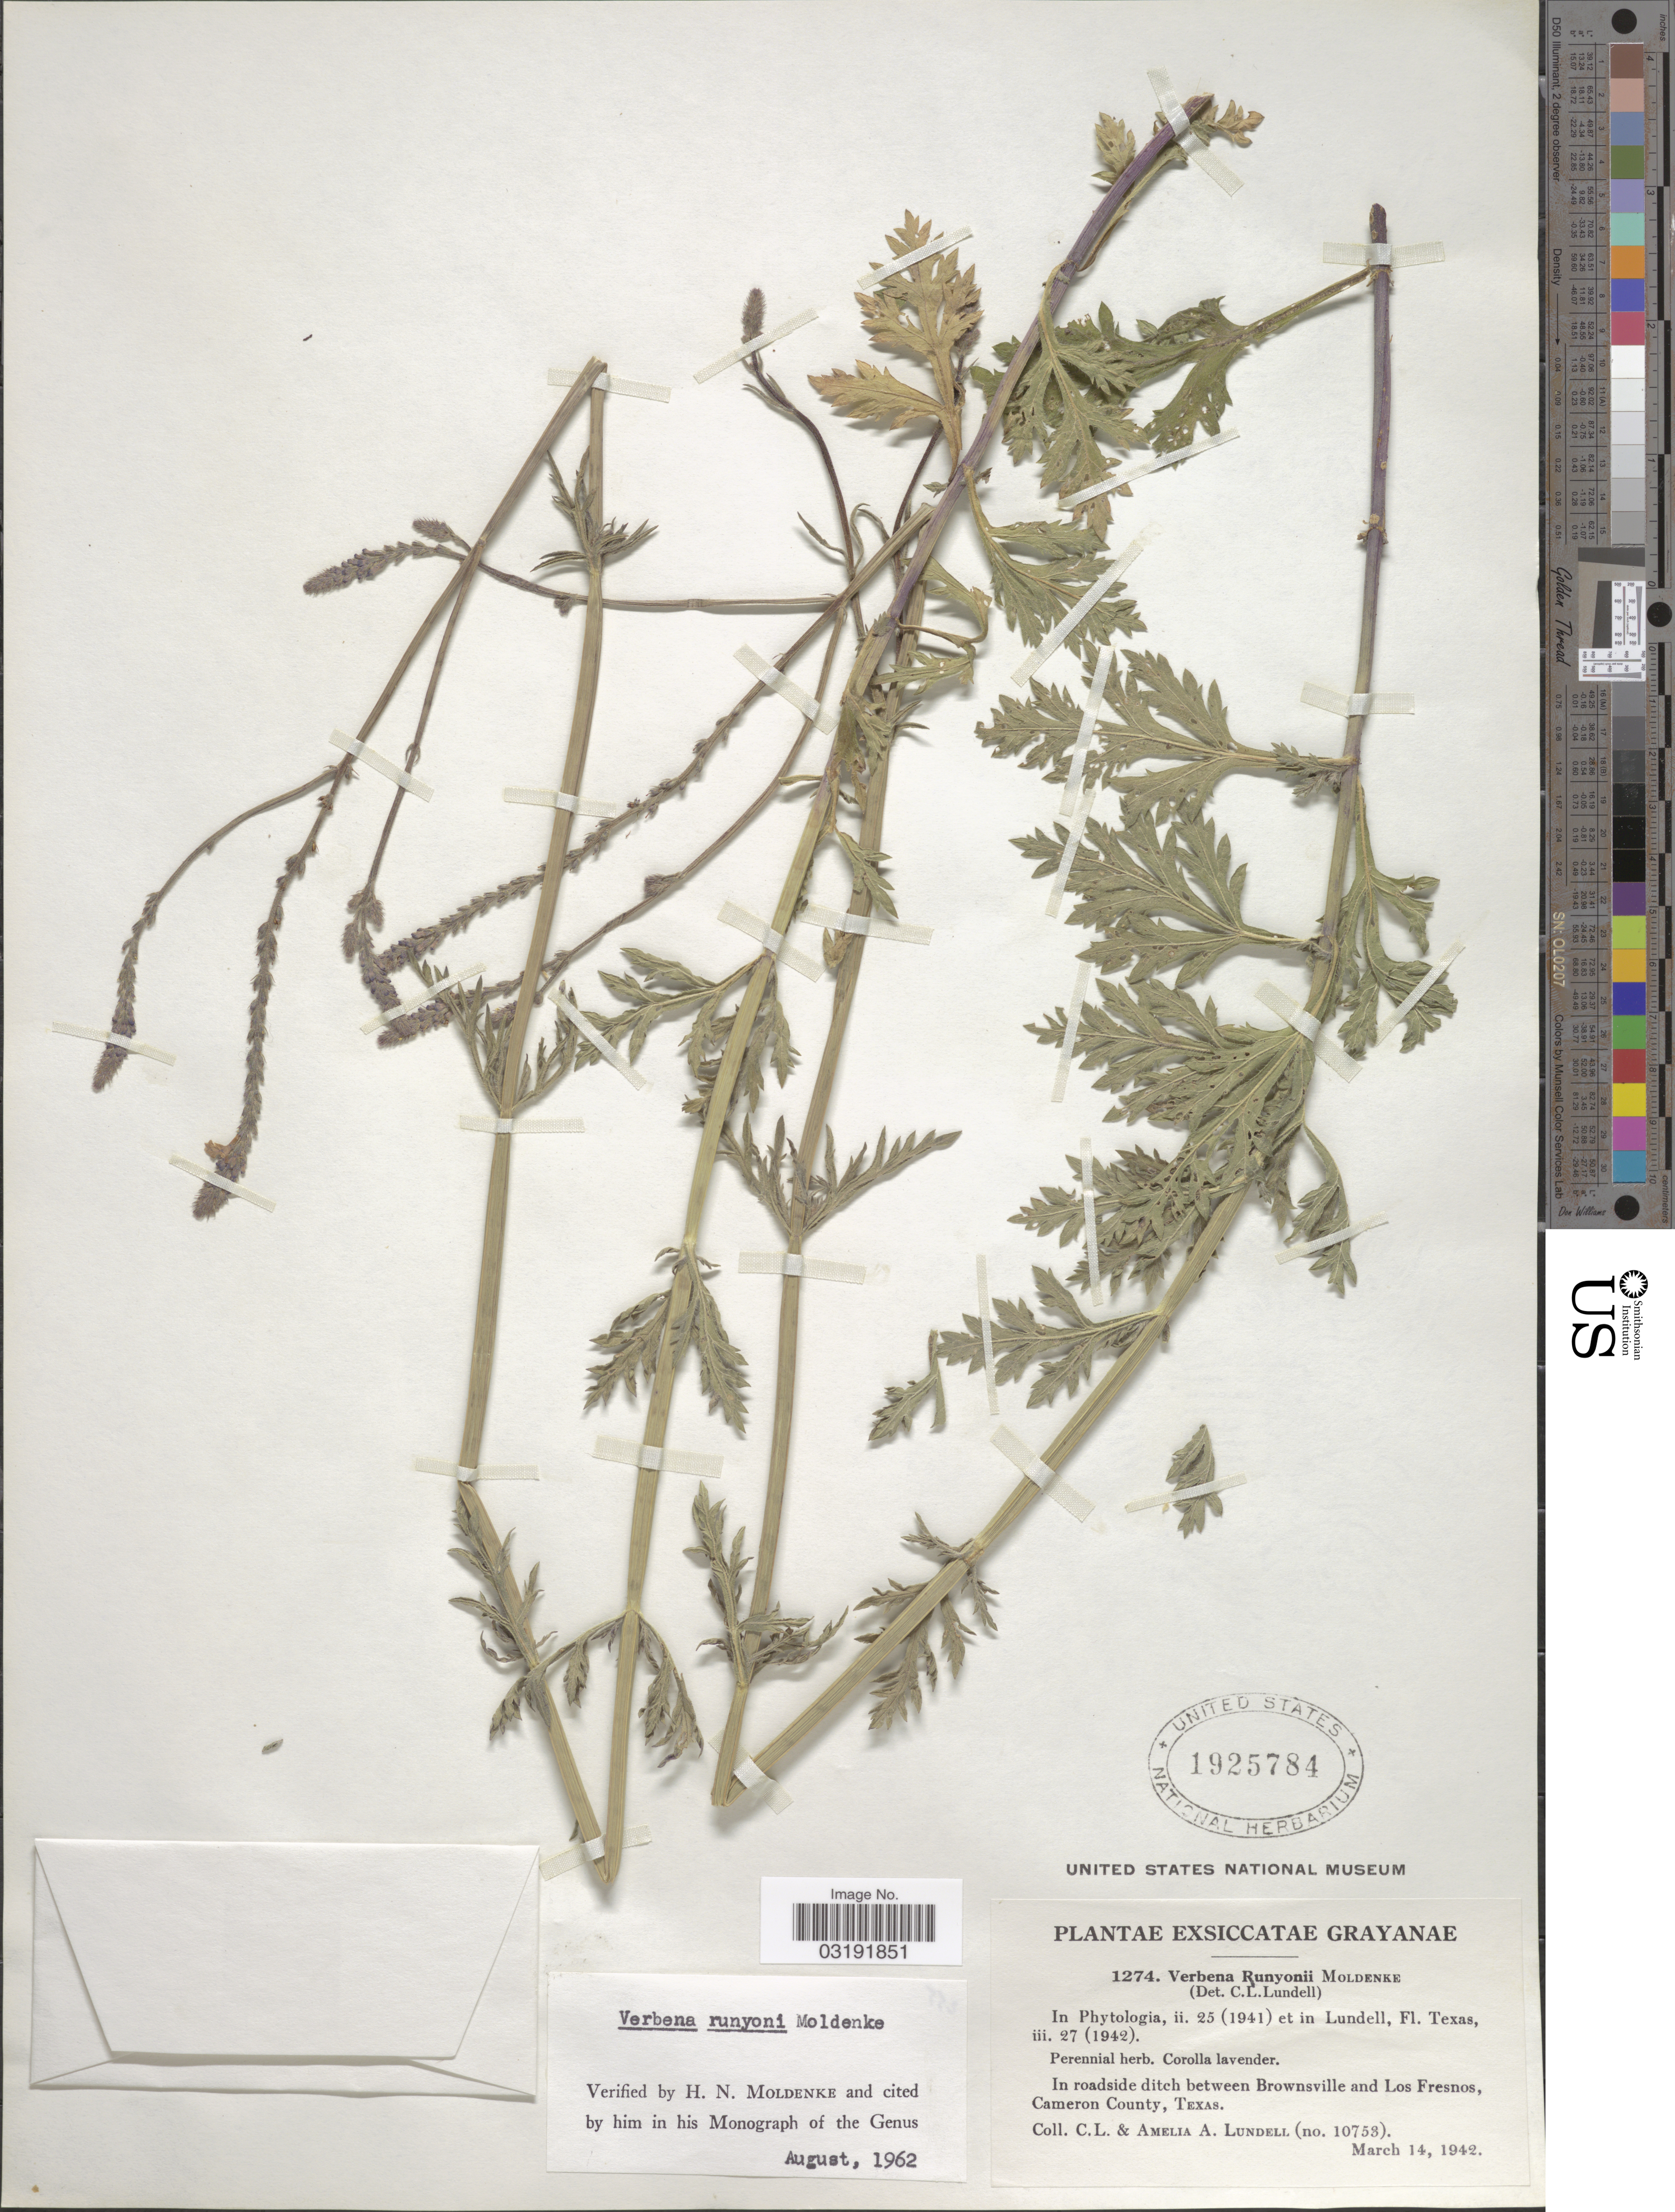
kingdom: Plantae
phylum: Tracheophyta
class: Magnoliopsida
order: Lamiales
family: Verbenaceae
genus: Verbena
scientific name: Verbena neomexicana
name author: (A. Gray) Small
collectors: C. L. Lundell & A. A. Lundell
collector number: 10753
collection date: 1942-03-14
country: United States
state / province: Texas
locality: In roadside ditch between Brownsville and Los Fresnos, Cameron County.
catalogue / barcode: US 1925784